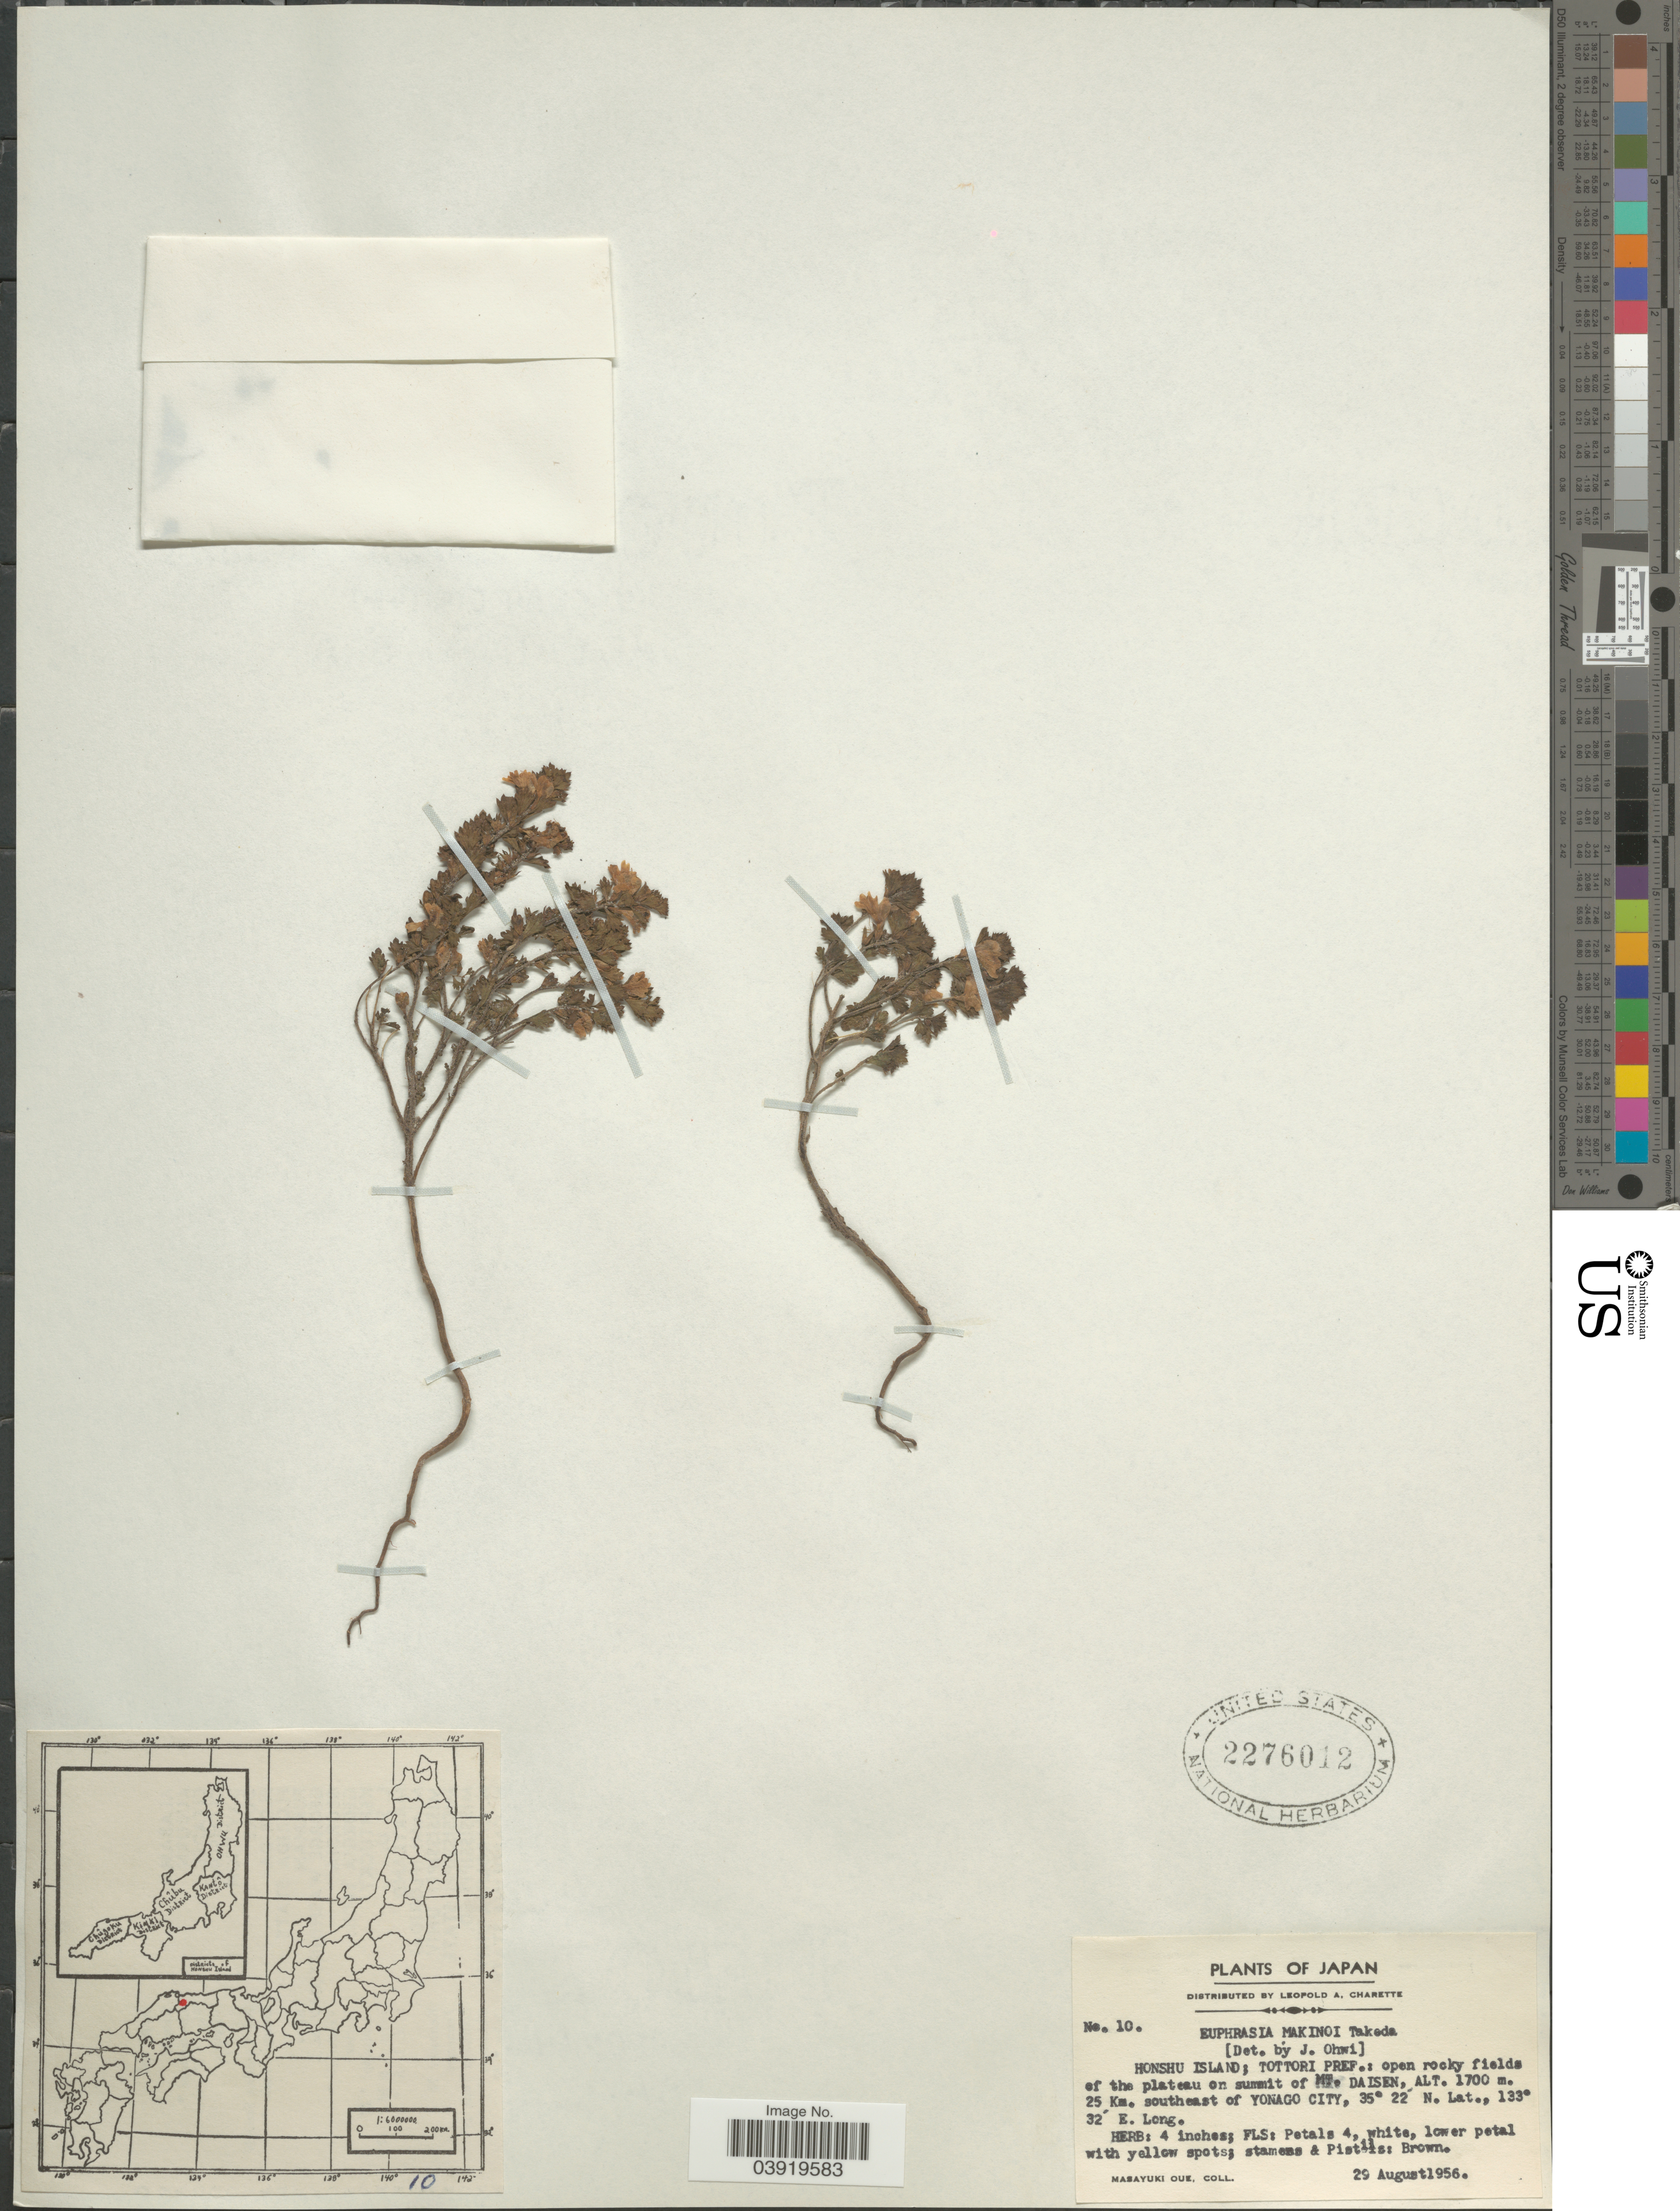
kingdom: Plantae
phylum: Tracheophyta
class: Magnoliopsida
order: Lamiales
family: Orobanchaceae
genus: Euphrasia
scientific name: Euphrasia makinoi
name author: Takeda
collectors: M. Oue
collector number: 10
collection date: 1956-08-29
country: Japan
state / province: Tottori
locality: Honshu Island; Tottori Pref.: open rocky fields of the plateau on summit of Mt. Daisen, 25 Km. southeast of Yonago City.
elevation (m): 1700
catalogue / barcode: US 2276012